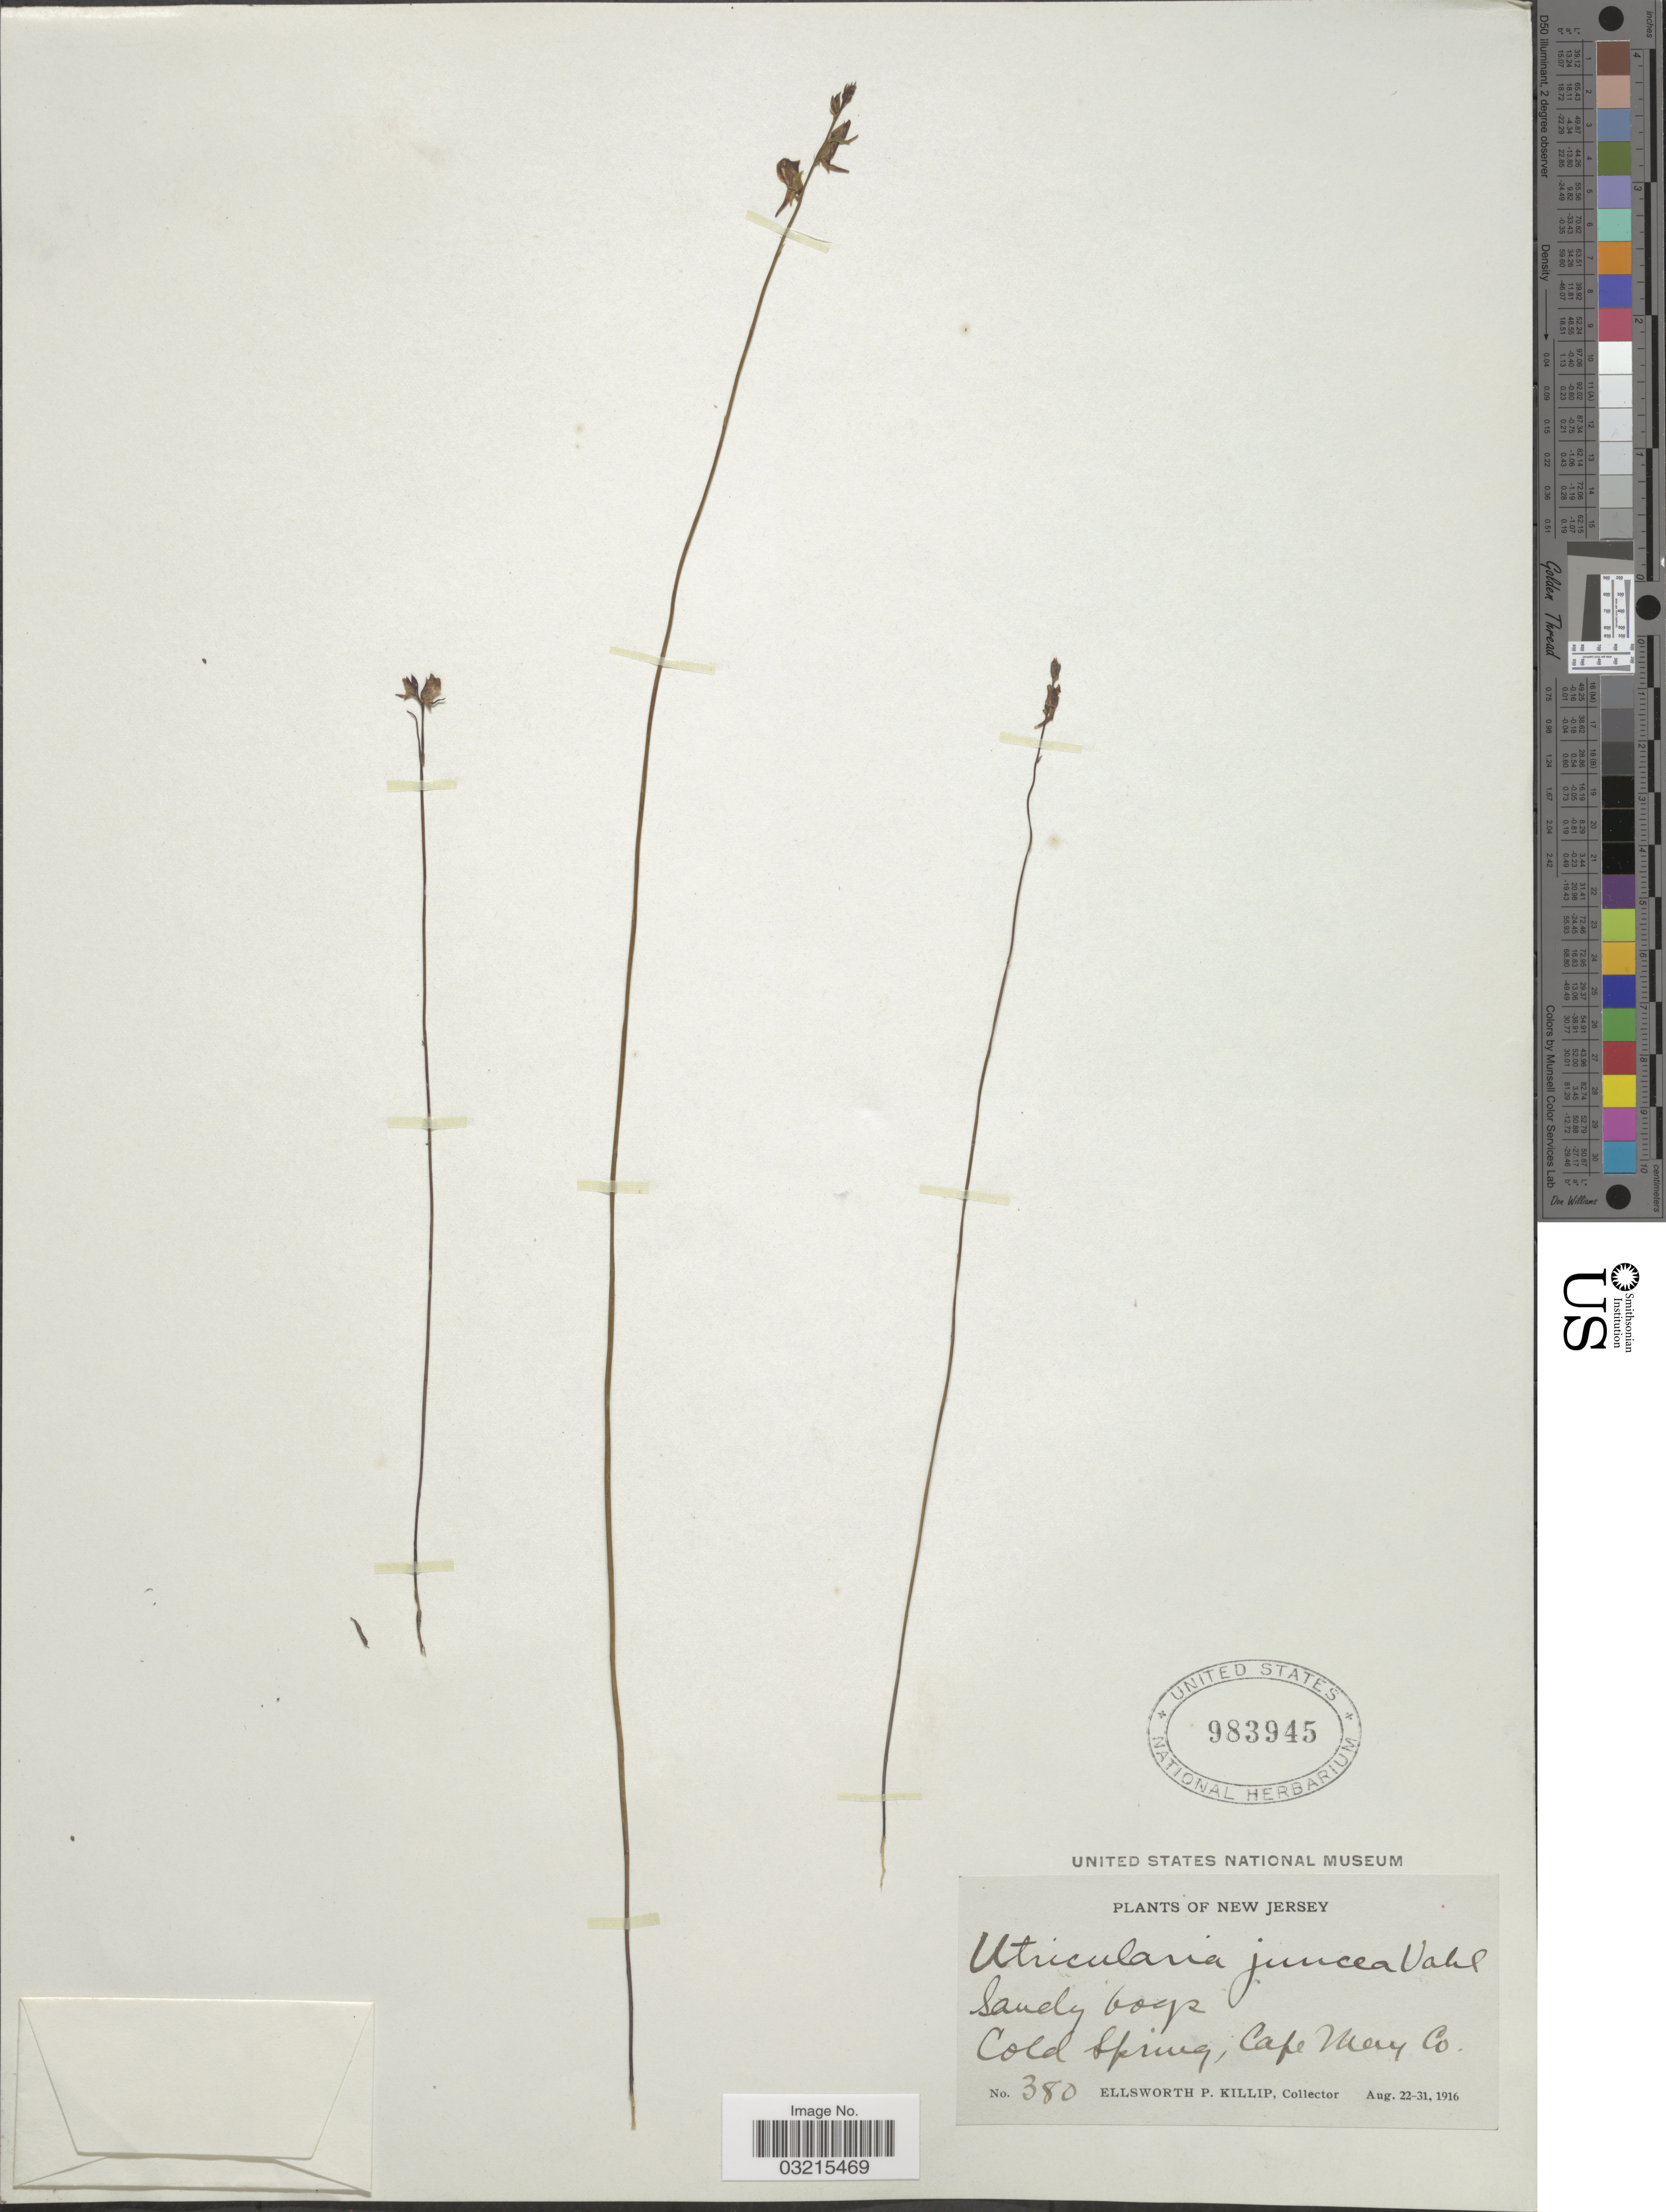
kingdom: Plantae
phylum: Tracheophyta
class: Magnoliopsida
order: Lamiales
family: Lentibulariaceae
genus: Utricularia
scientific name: Utricularia juncea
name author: Vahl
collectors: E. P. Killip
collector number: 380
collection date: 1916-08-22/1916-08-31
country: United States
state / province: New Jersey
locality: Sandy bogs. Cold Spring, Cape May Co.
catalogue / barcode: US 983945